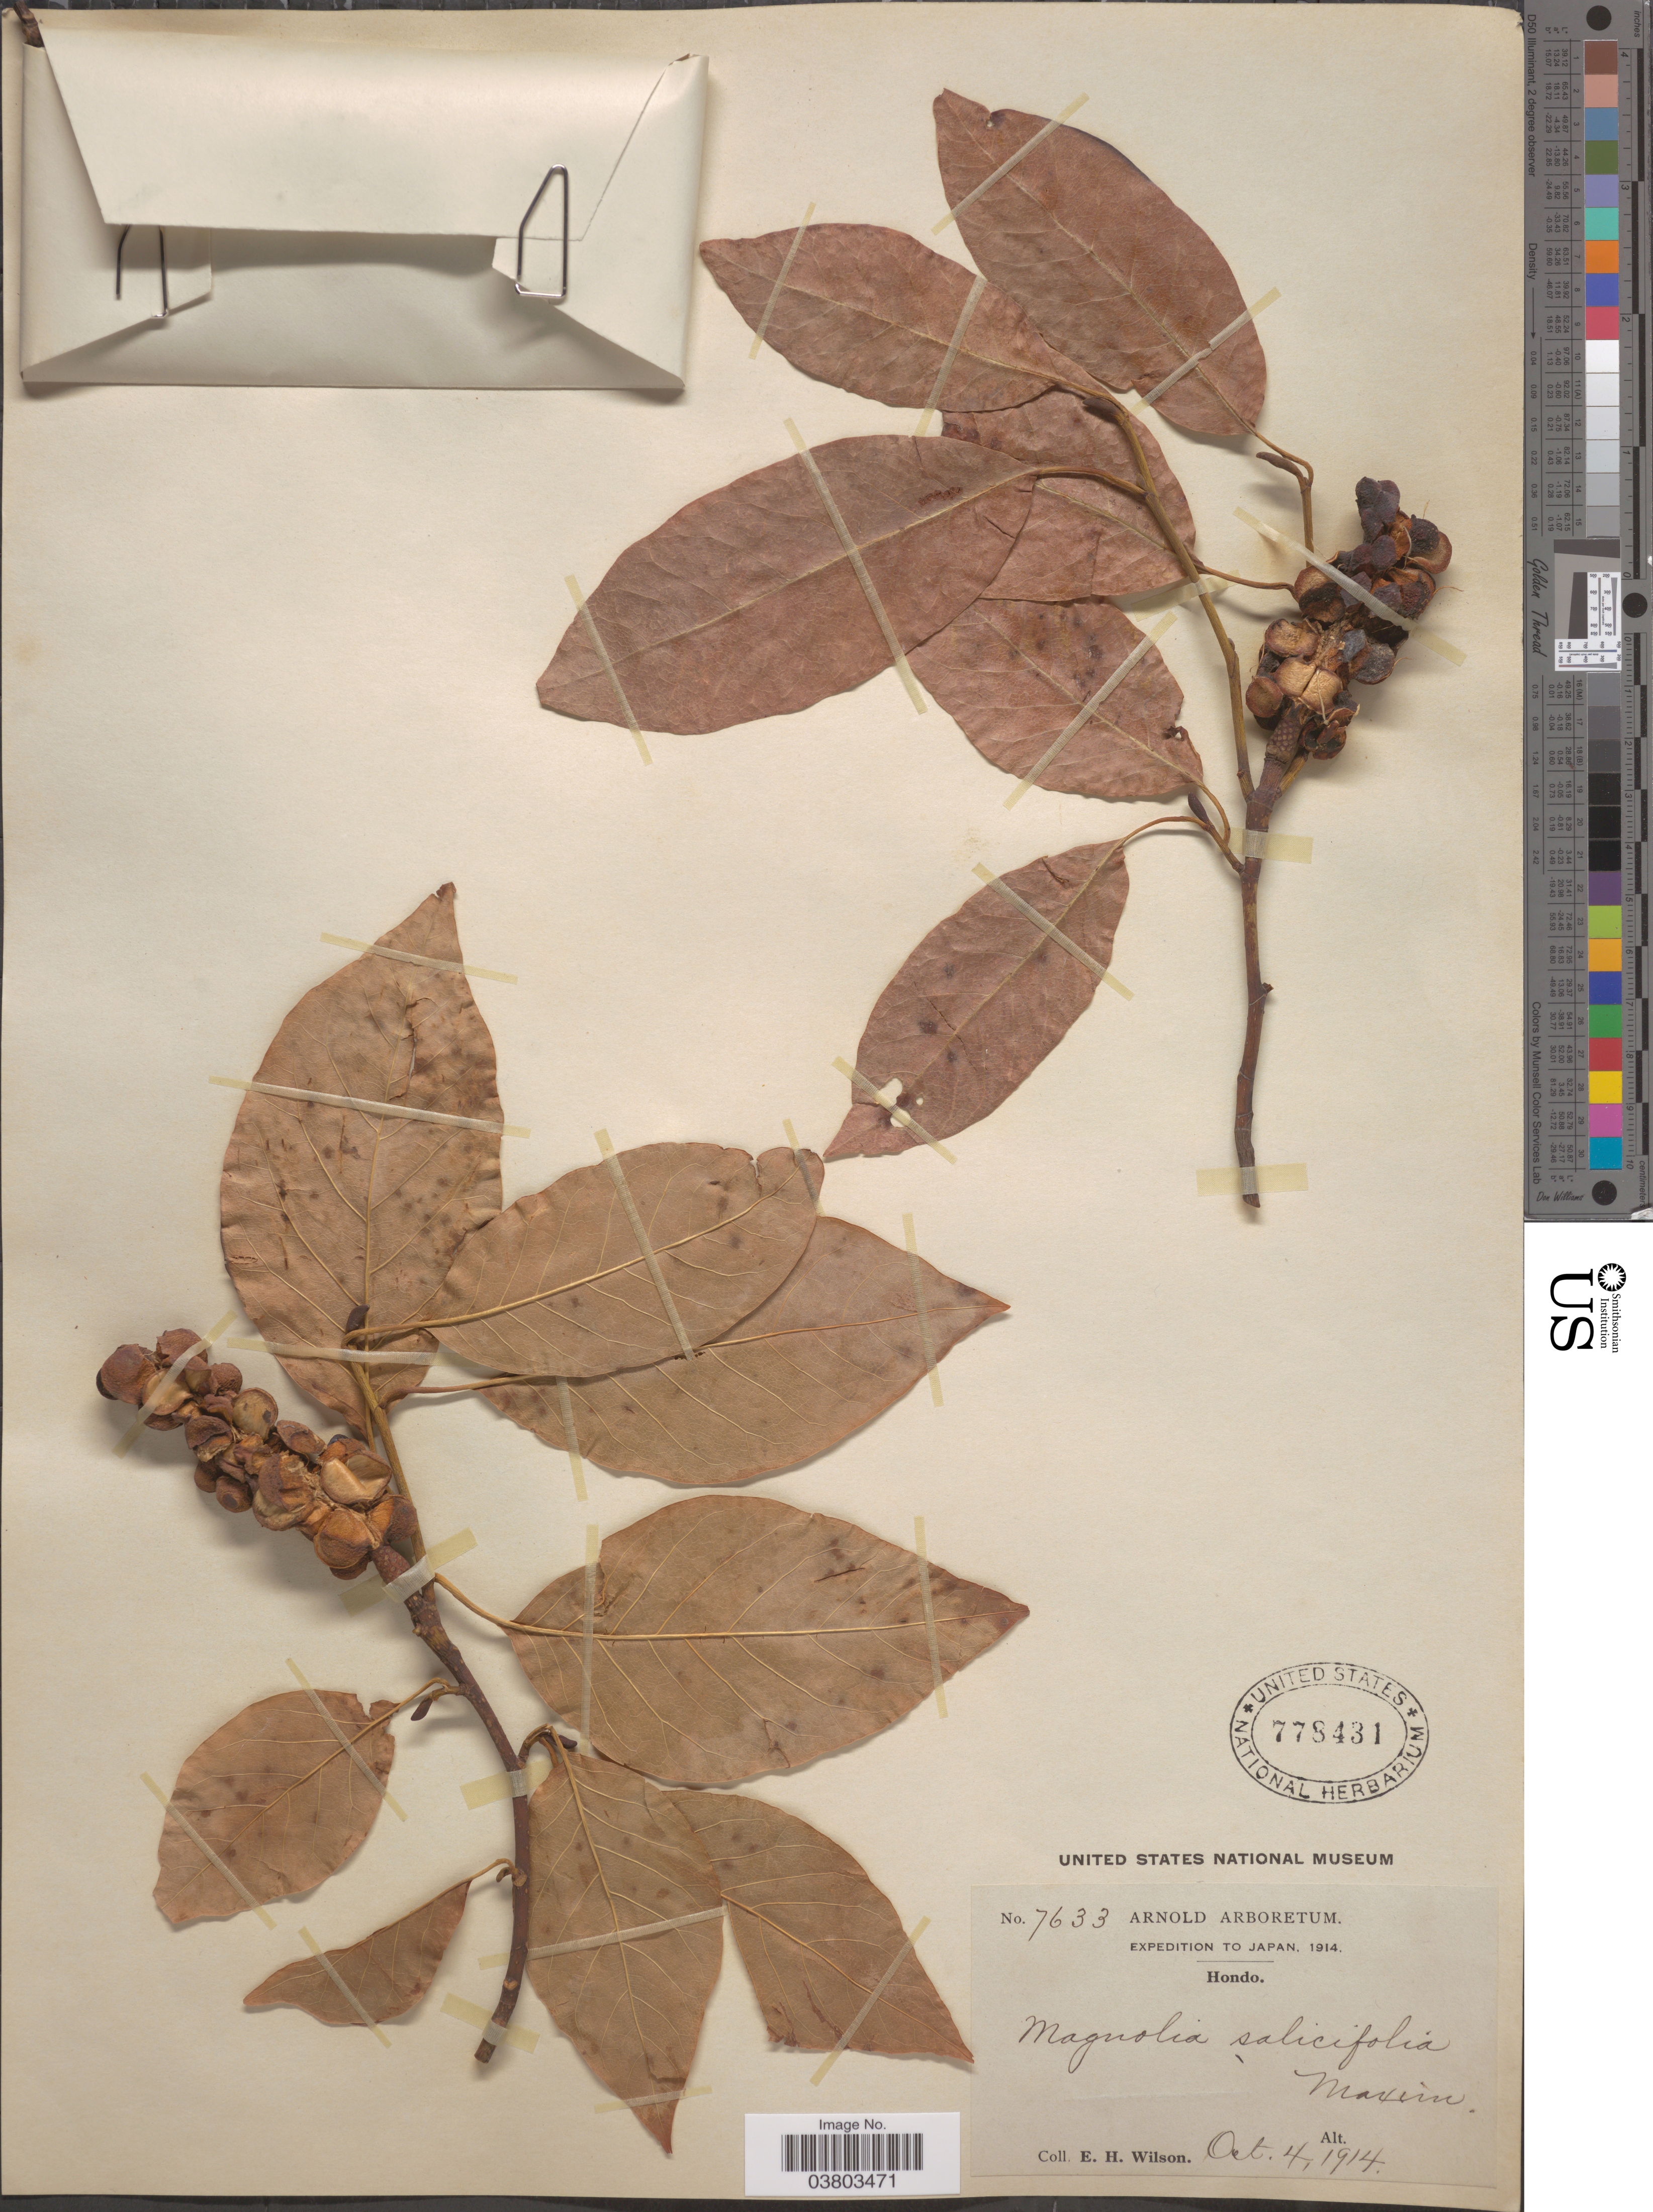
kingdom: Plantae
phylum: Tracheophyta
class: Magnoliopsida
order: Magnoliales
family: Magnoliaceae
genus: Magnolia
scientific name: Magnolia salicifolia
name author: Maxim.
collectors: E. Wilson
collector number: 7633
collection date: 1944-10-04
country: Japan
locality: Hondo.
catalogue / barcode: US 778431